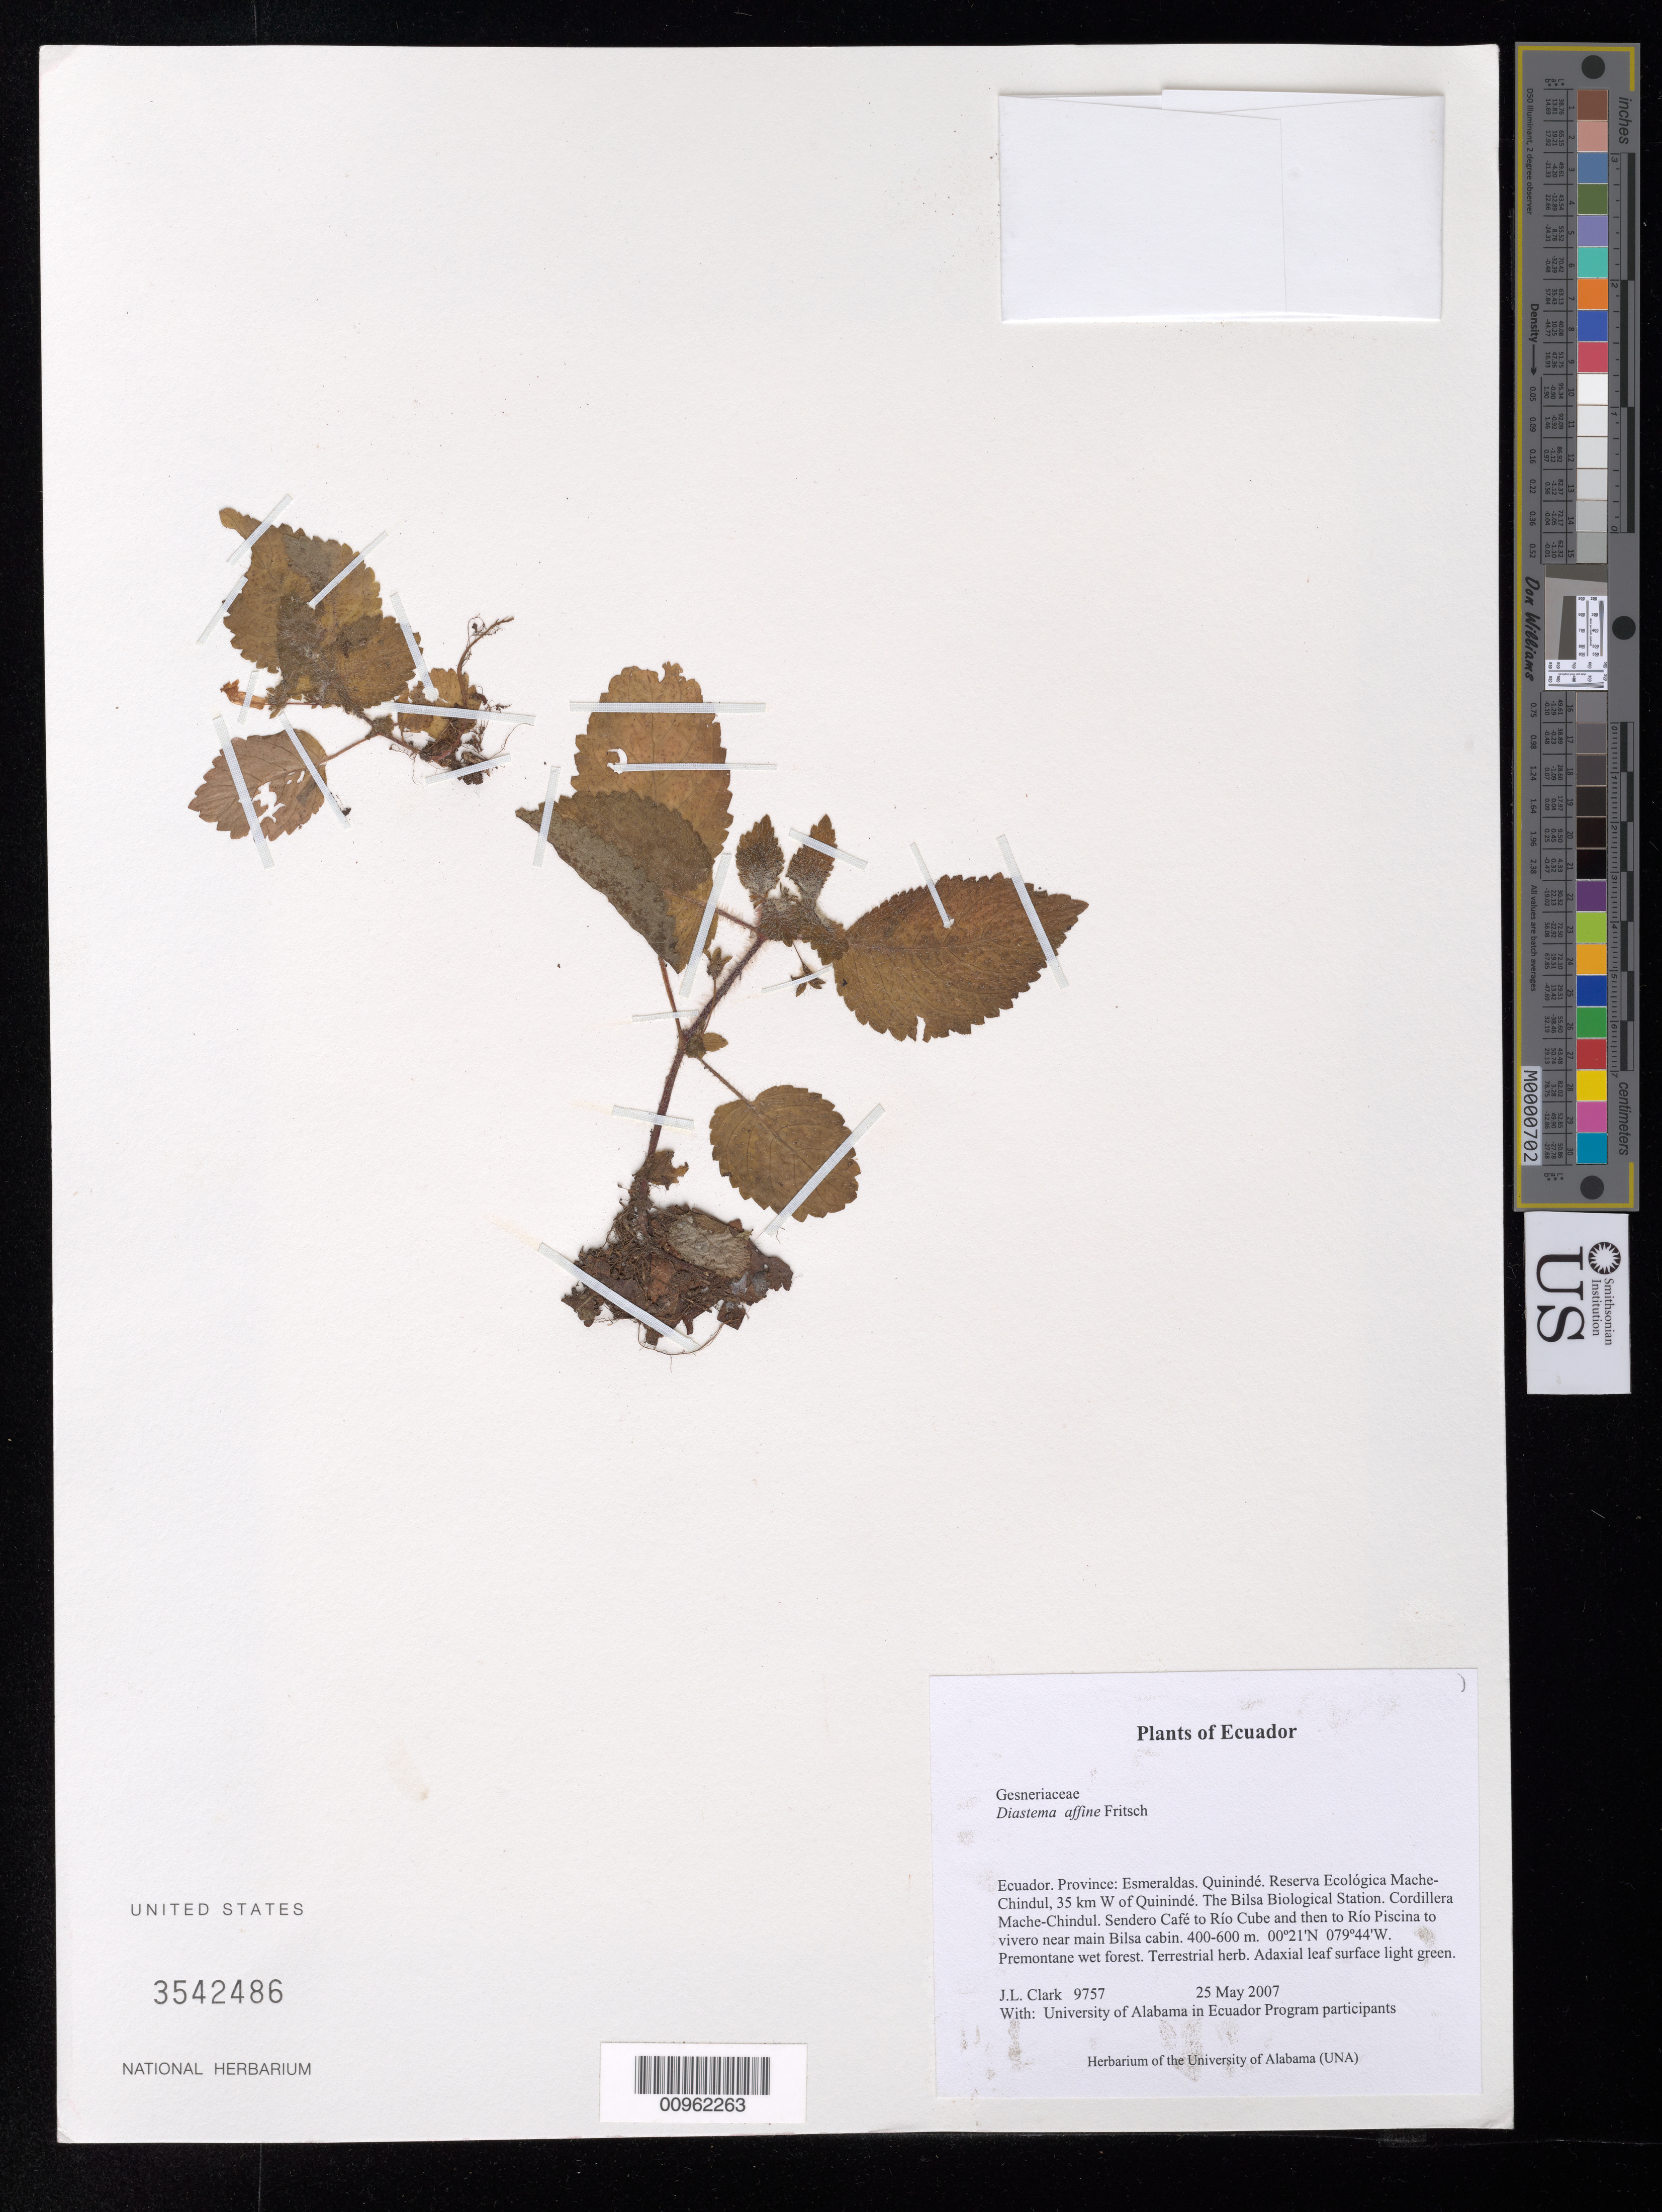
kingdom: Plantae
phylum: Tracheophyta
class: Magnoliopsida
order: Lamiales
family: Gesneriaceae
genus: Diastema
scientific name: Diastema affine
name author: Fritsch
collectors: J. L. Clark & University of Alabama in Ecuador Program participants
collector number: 9757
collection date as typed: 25 May 2007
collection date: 2007-05-25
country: Ecuador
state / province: Esmeraldas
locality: Quinindé. Reserva Ecológica Mache-Chindul, 35 km W of Quinindé. The Bilsa Biological Station. Cordillera Mache-Chindul. Sendero Café to Río Cube and then to Río Piscina to vivero near main Bilsa cabin.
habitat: Premontane wet forest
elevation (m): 400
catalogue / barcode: US 3542486